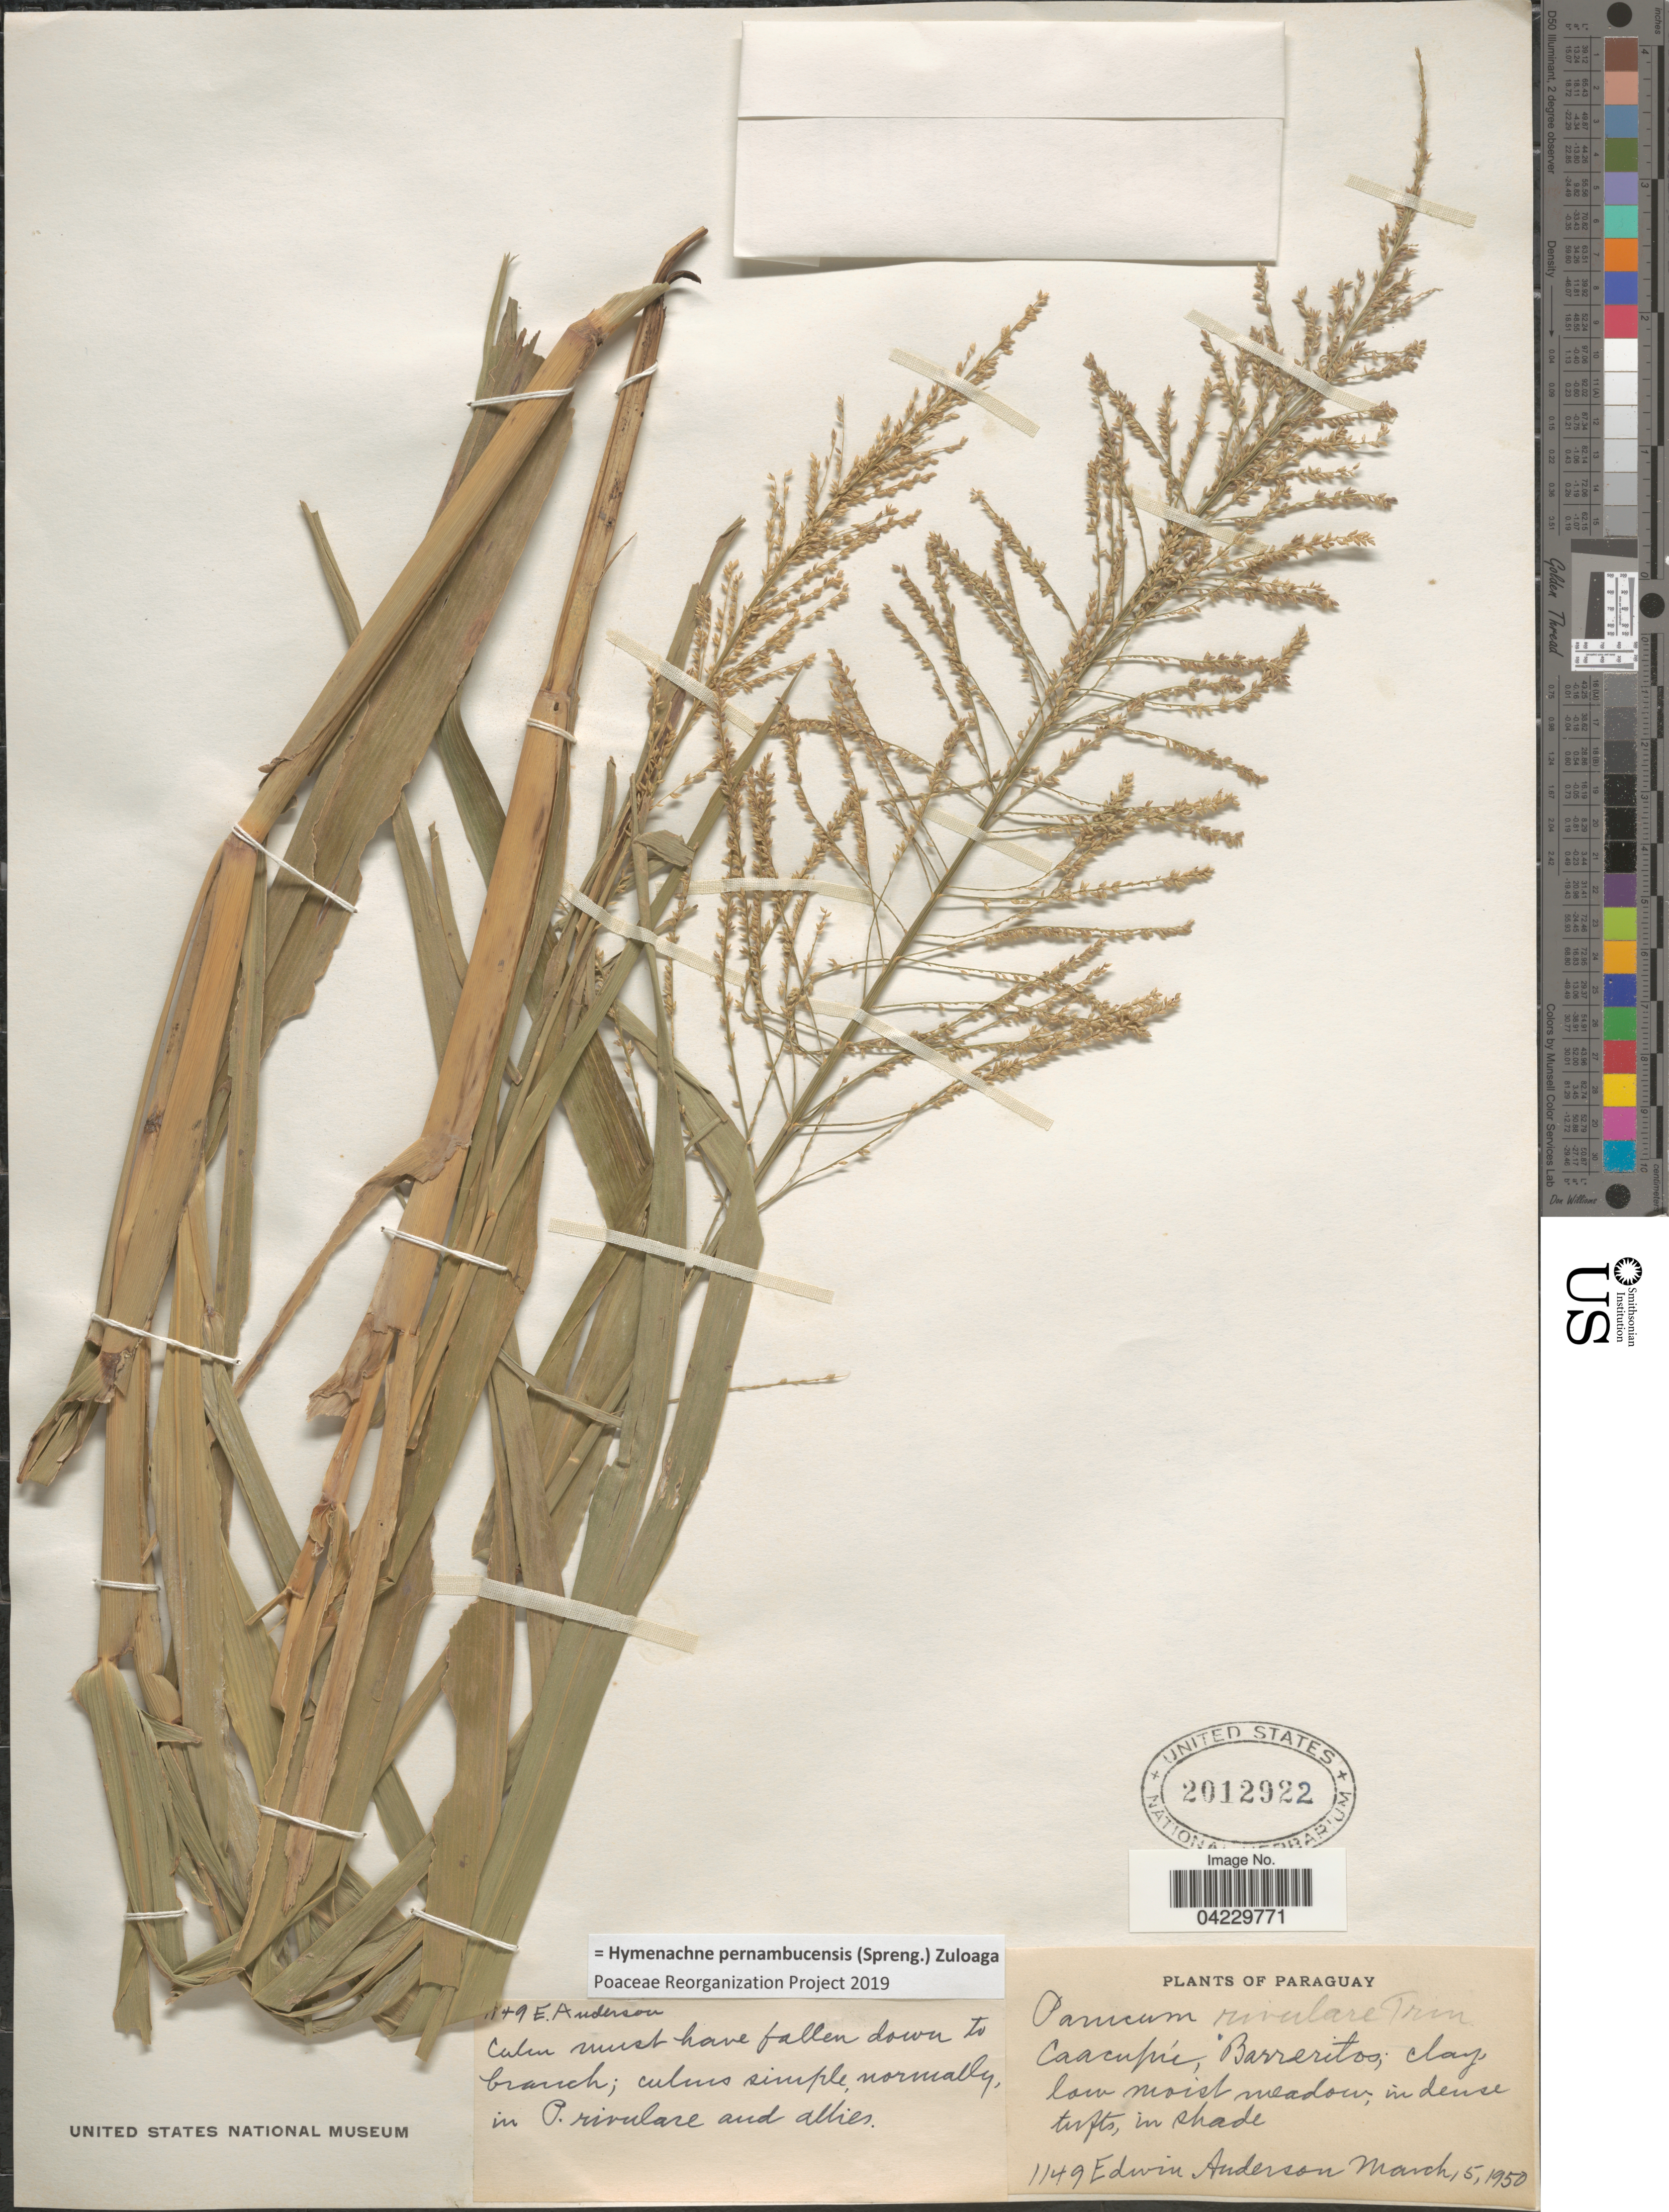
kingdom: Plantae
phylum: Tracheophyta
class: Liliopsida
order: Poales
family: Poaceae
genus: Hymenachne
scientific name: Hymenachne pernambucensis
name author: (Spreng.) Zuloaga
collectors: E. Anderson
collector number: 1149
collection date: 1950-03-15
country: Paraguay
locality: Caacupú, Barreritos.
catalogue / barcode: US 2012922